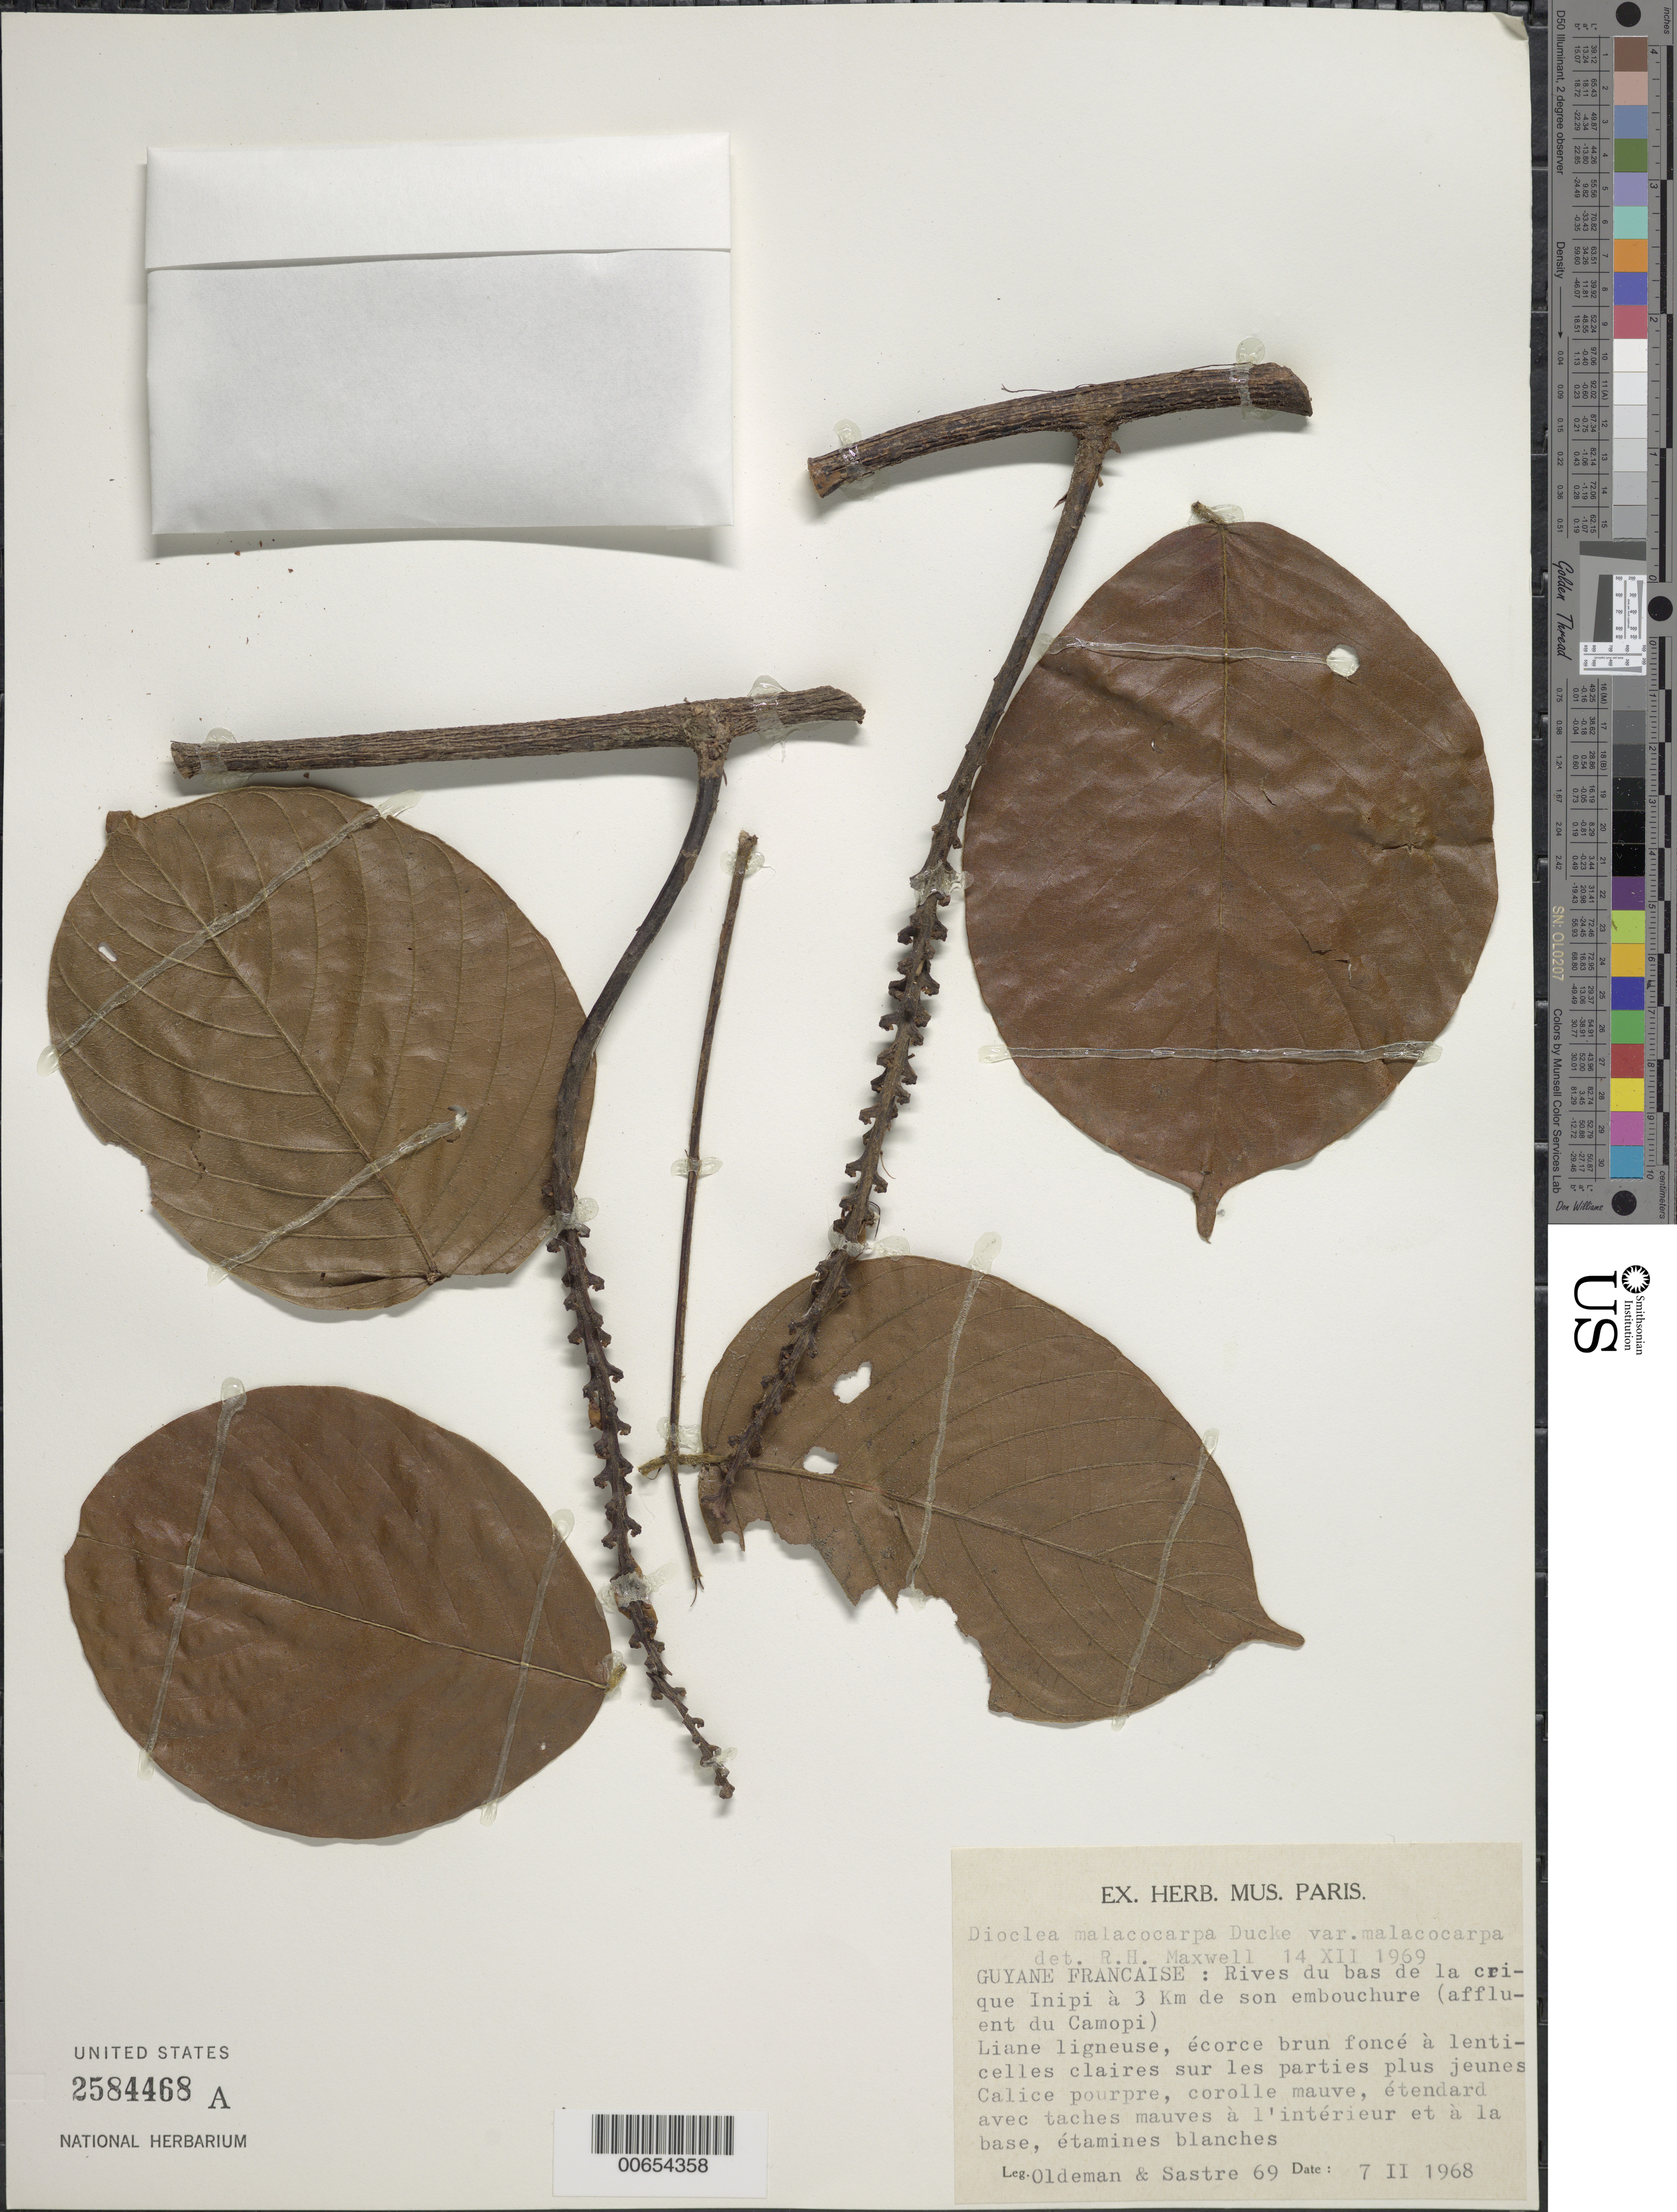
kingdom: Plantae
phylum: Tracheophyta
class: Magnoliopsida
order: Fabales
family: Fabaceae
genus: Macropsychanthus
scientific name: Macropsychanthus malacocarpus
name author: (Ducke) L.P. Queiroz & Snak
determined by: Strong, Mark T., (BOT), Smithsonian Institution - National Museum of Natural History (UNITED STATES)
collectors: R. Oldeman & C. H. L. Sastre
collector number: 69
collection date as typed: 7-Feb-68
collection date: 1968-02-07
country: French Guiana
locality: Rivière Camopi, crique Inipi, 3 km de son embouchure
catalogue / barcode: US 2584468A